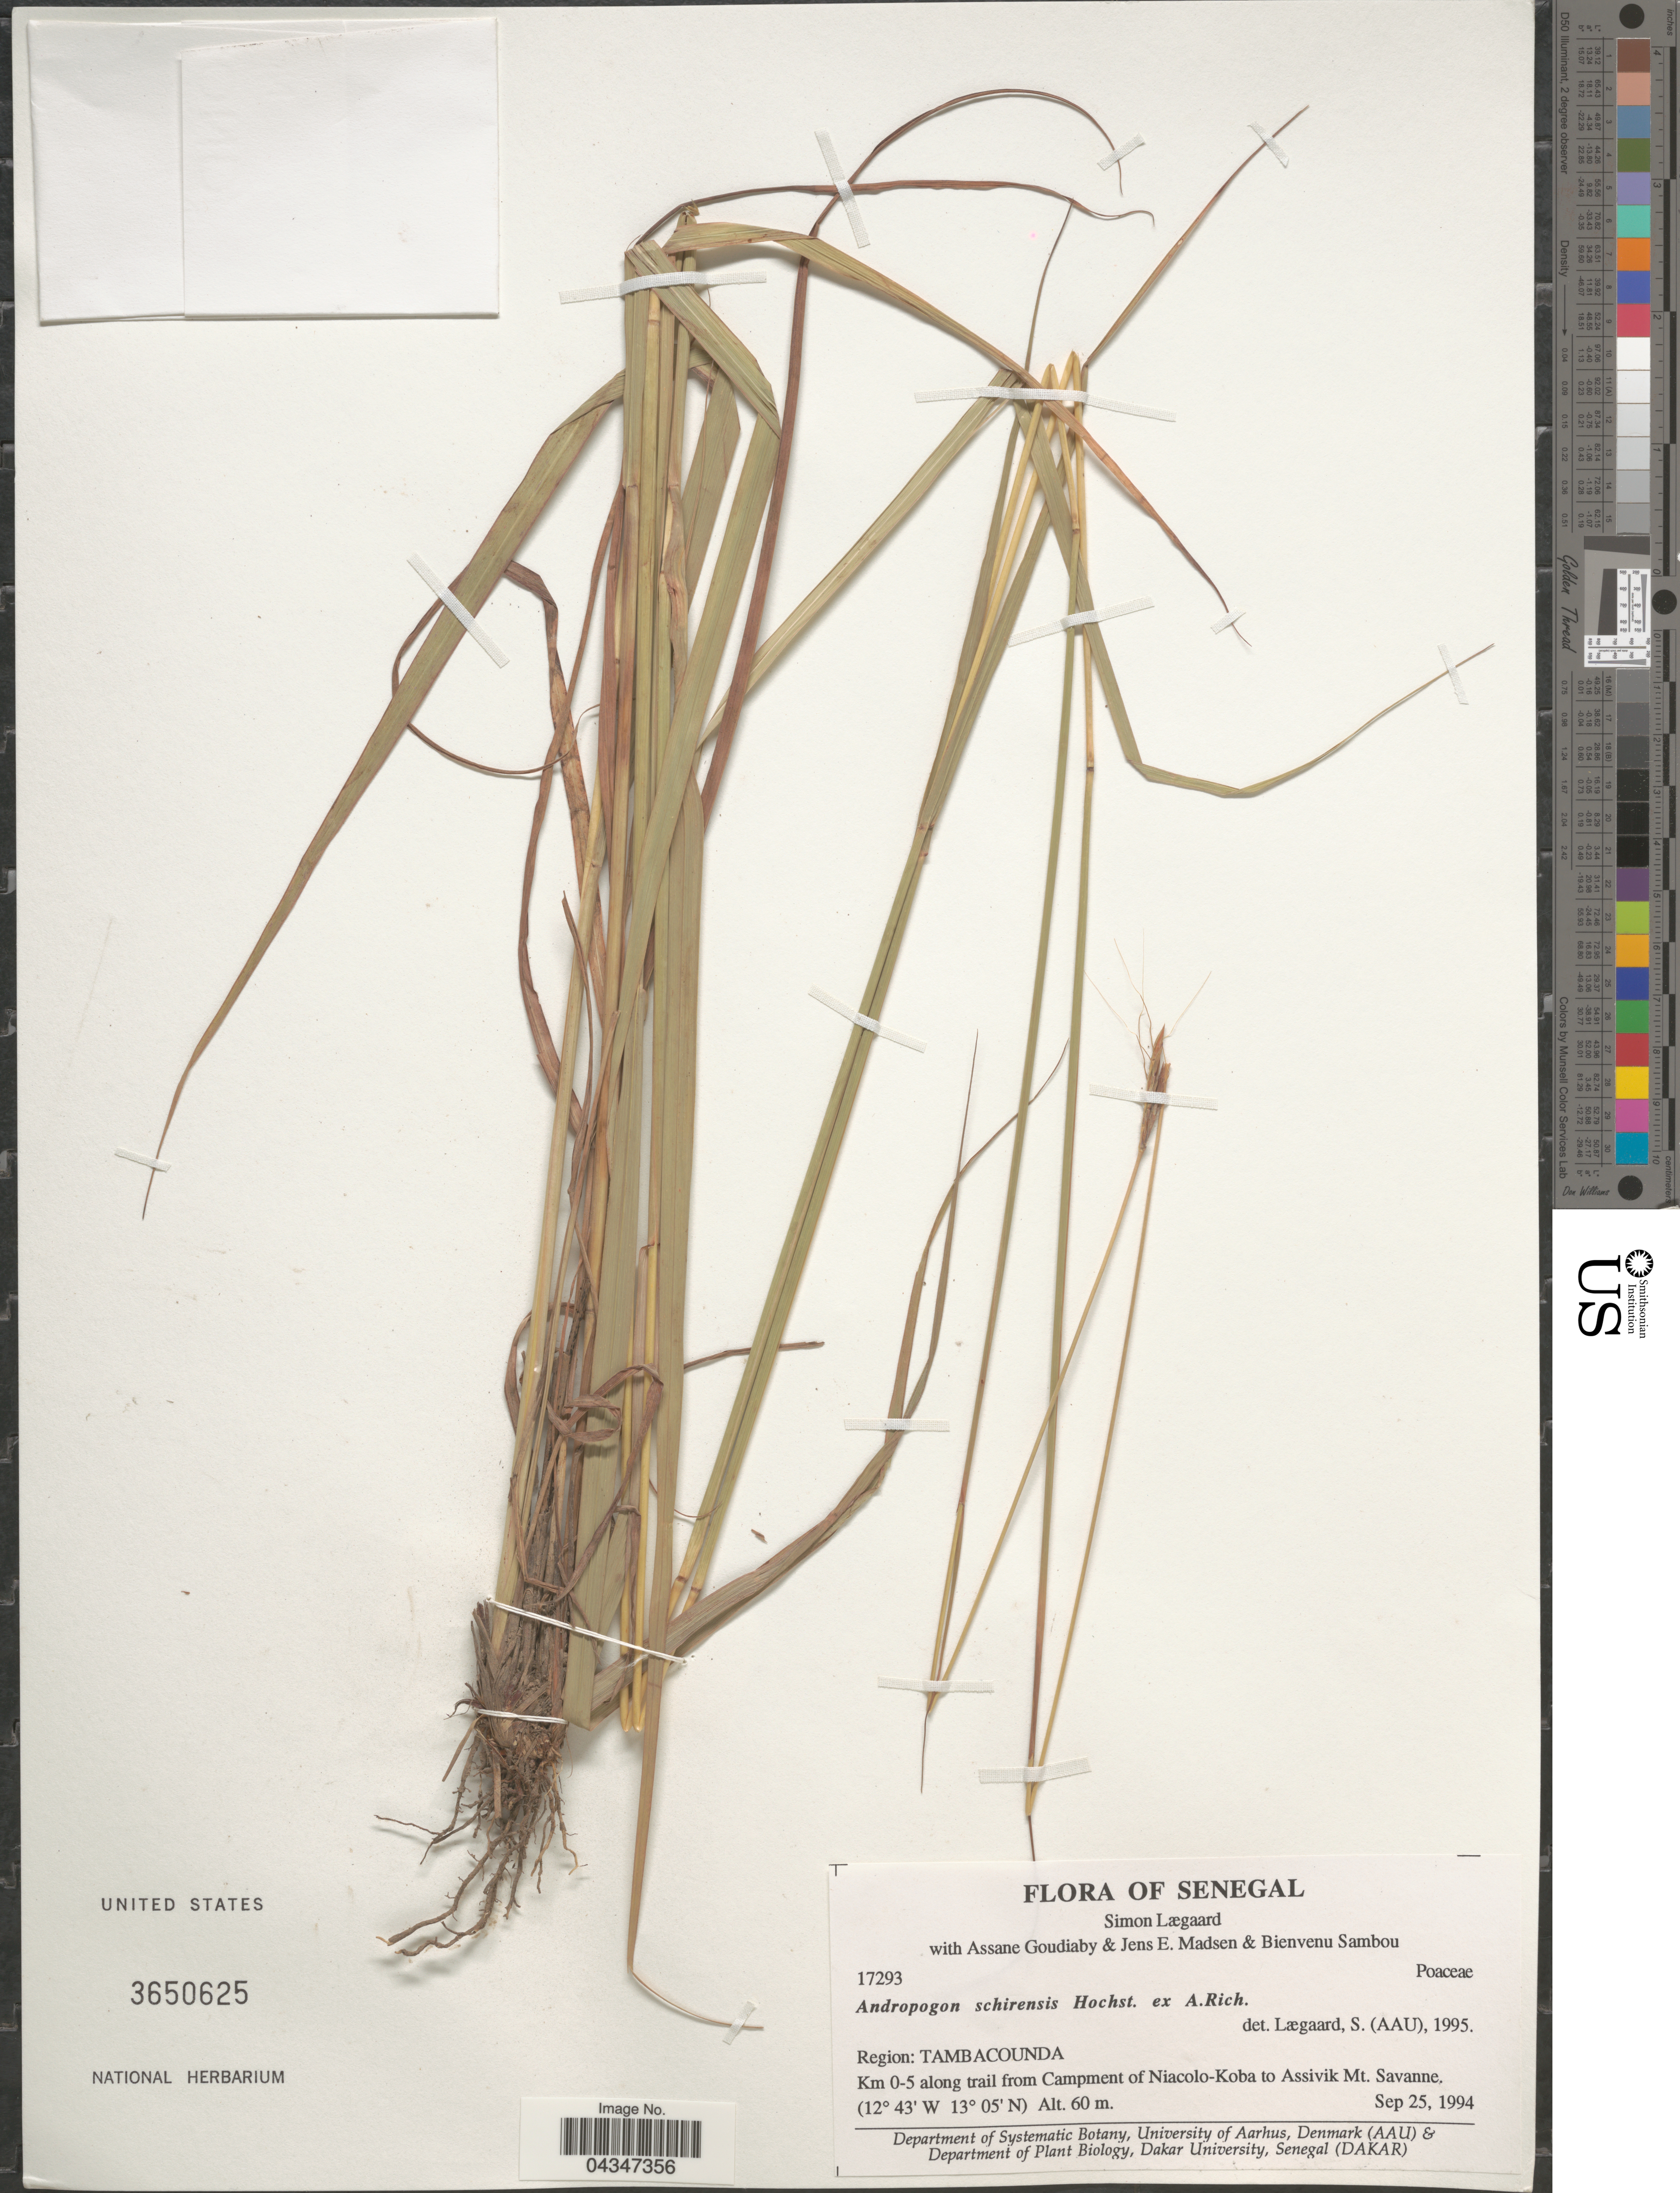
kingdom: Plantae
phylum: Tracheophyta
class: Liliopsida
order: Poales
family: Poaceae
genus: Andropogon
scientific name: Andropogon schirensis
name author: Hochst. ex A. Rich.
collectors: S. Lægaard, A. Goudiaby, J. E. Madsen & B. Sambou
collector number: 17293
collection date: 1994-09-25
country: Senegal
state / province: Tambacounda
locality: Region: Tambacounda. Km 0-5 along trail from Campment of Niacolo-Koba to Assivik Mt. Savanne.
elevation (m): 60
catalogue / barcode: US 3650625